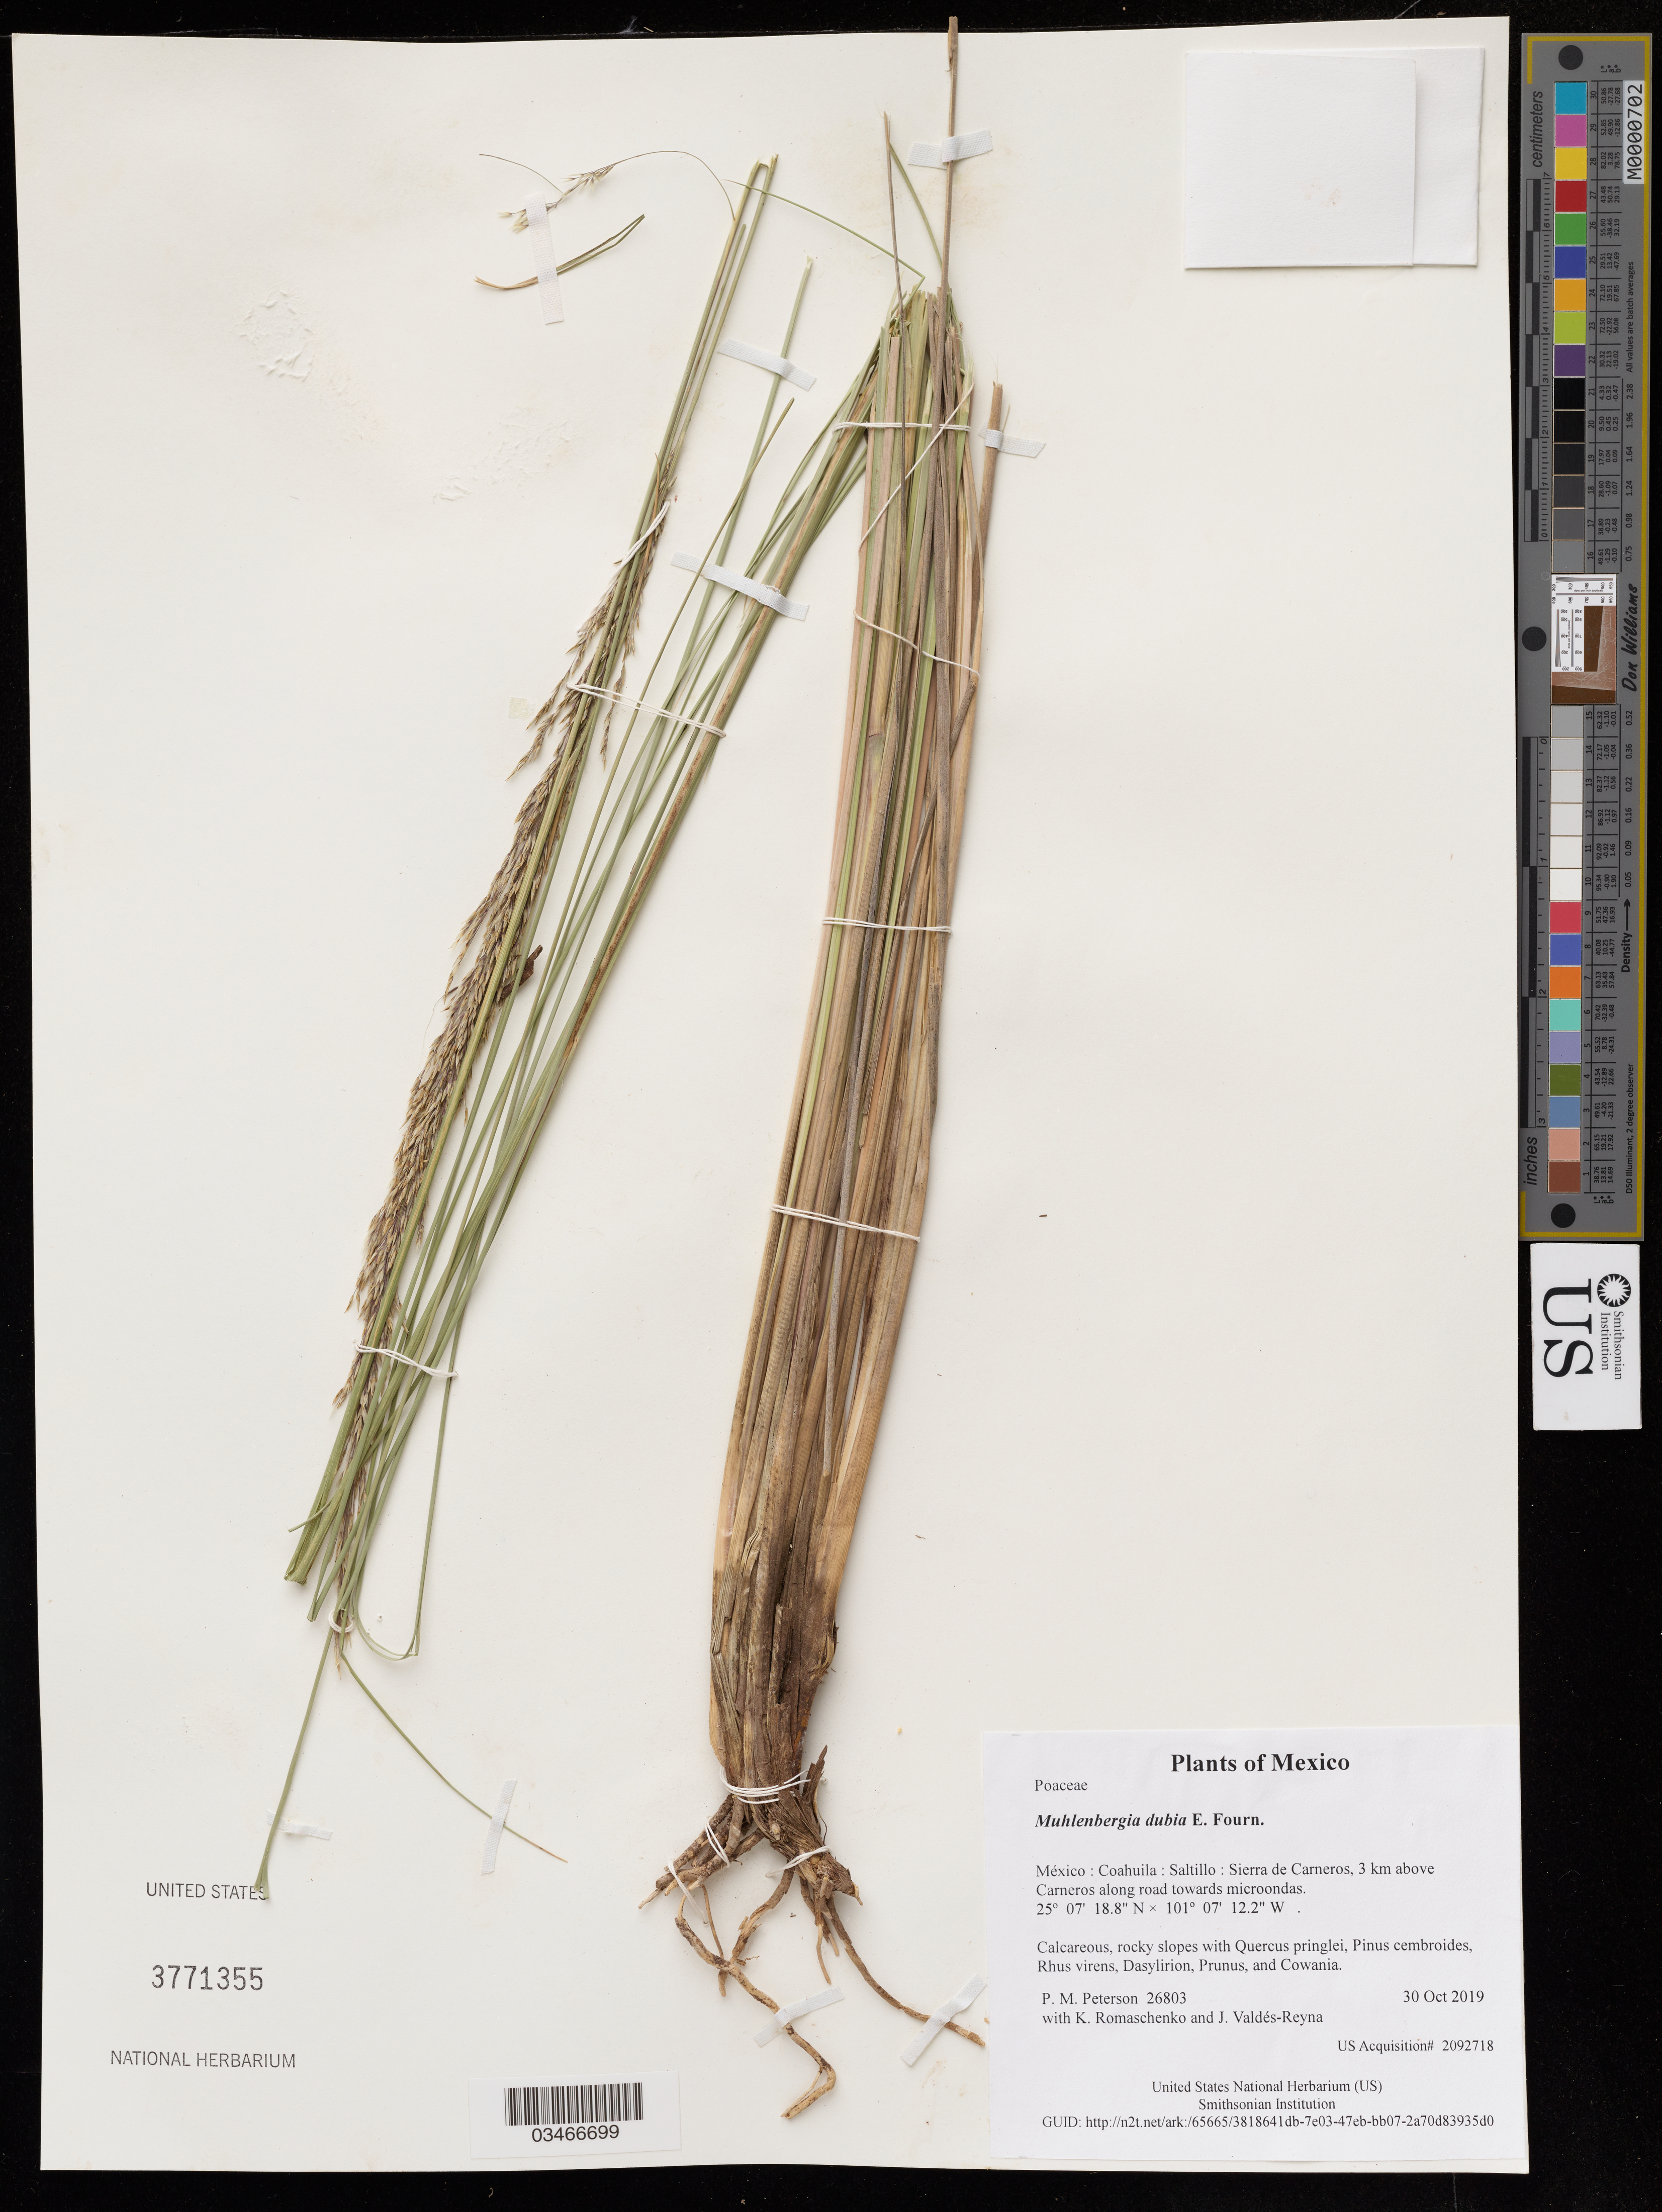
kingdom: Plantae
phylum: Tracheophyta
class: Liliopsida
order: Poales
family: Poaceae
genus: Muhlenbergia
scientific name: Muhlenbergia dubia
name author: E. Fourn.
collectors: P. M. Peterson, K. Romaschenko & J. Valdés-Reyna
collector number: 26803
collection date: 2019-10-30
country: México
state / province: Coahuila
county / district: Saltillo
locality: Sierra de Carneros, 3 km above Carneros along road towards microondas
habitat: Calcareous, rocky slopes with Quercus pringlei, Pinus cembroides, Rhus virens, Dasylirion, Prunus, and Cowania.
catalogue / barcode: US 3771355